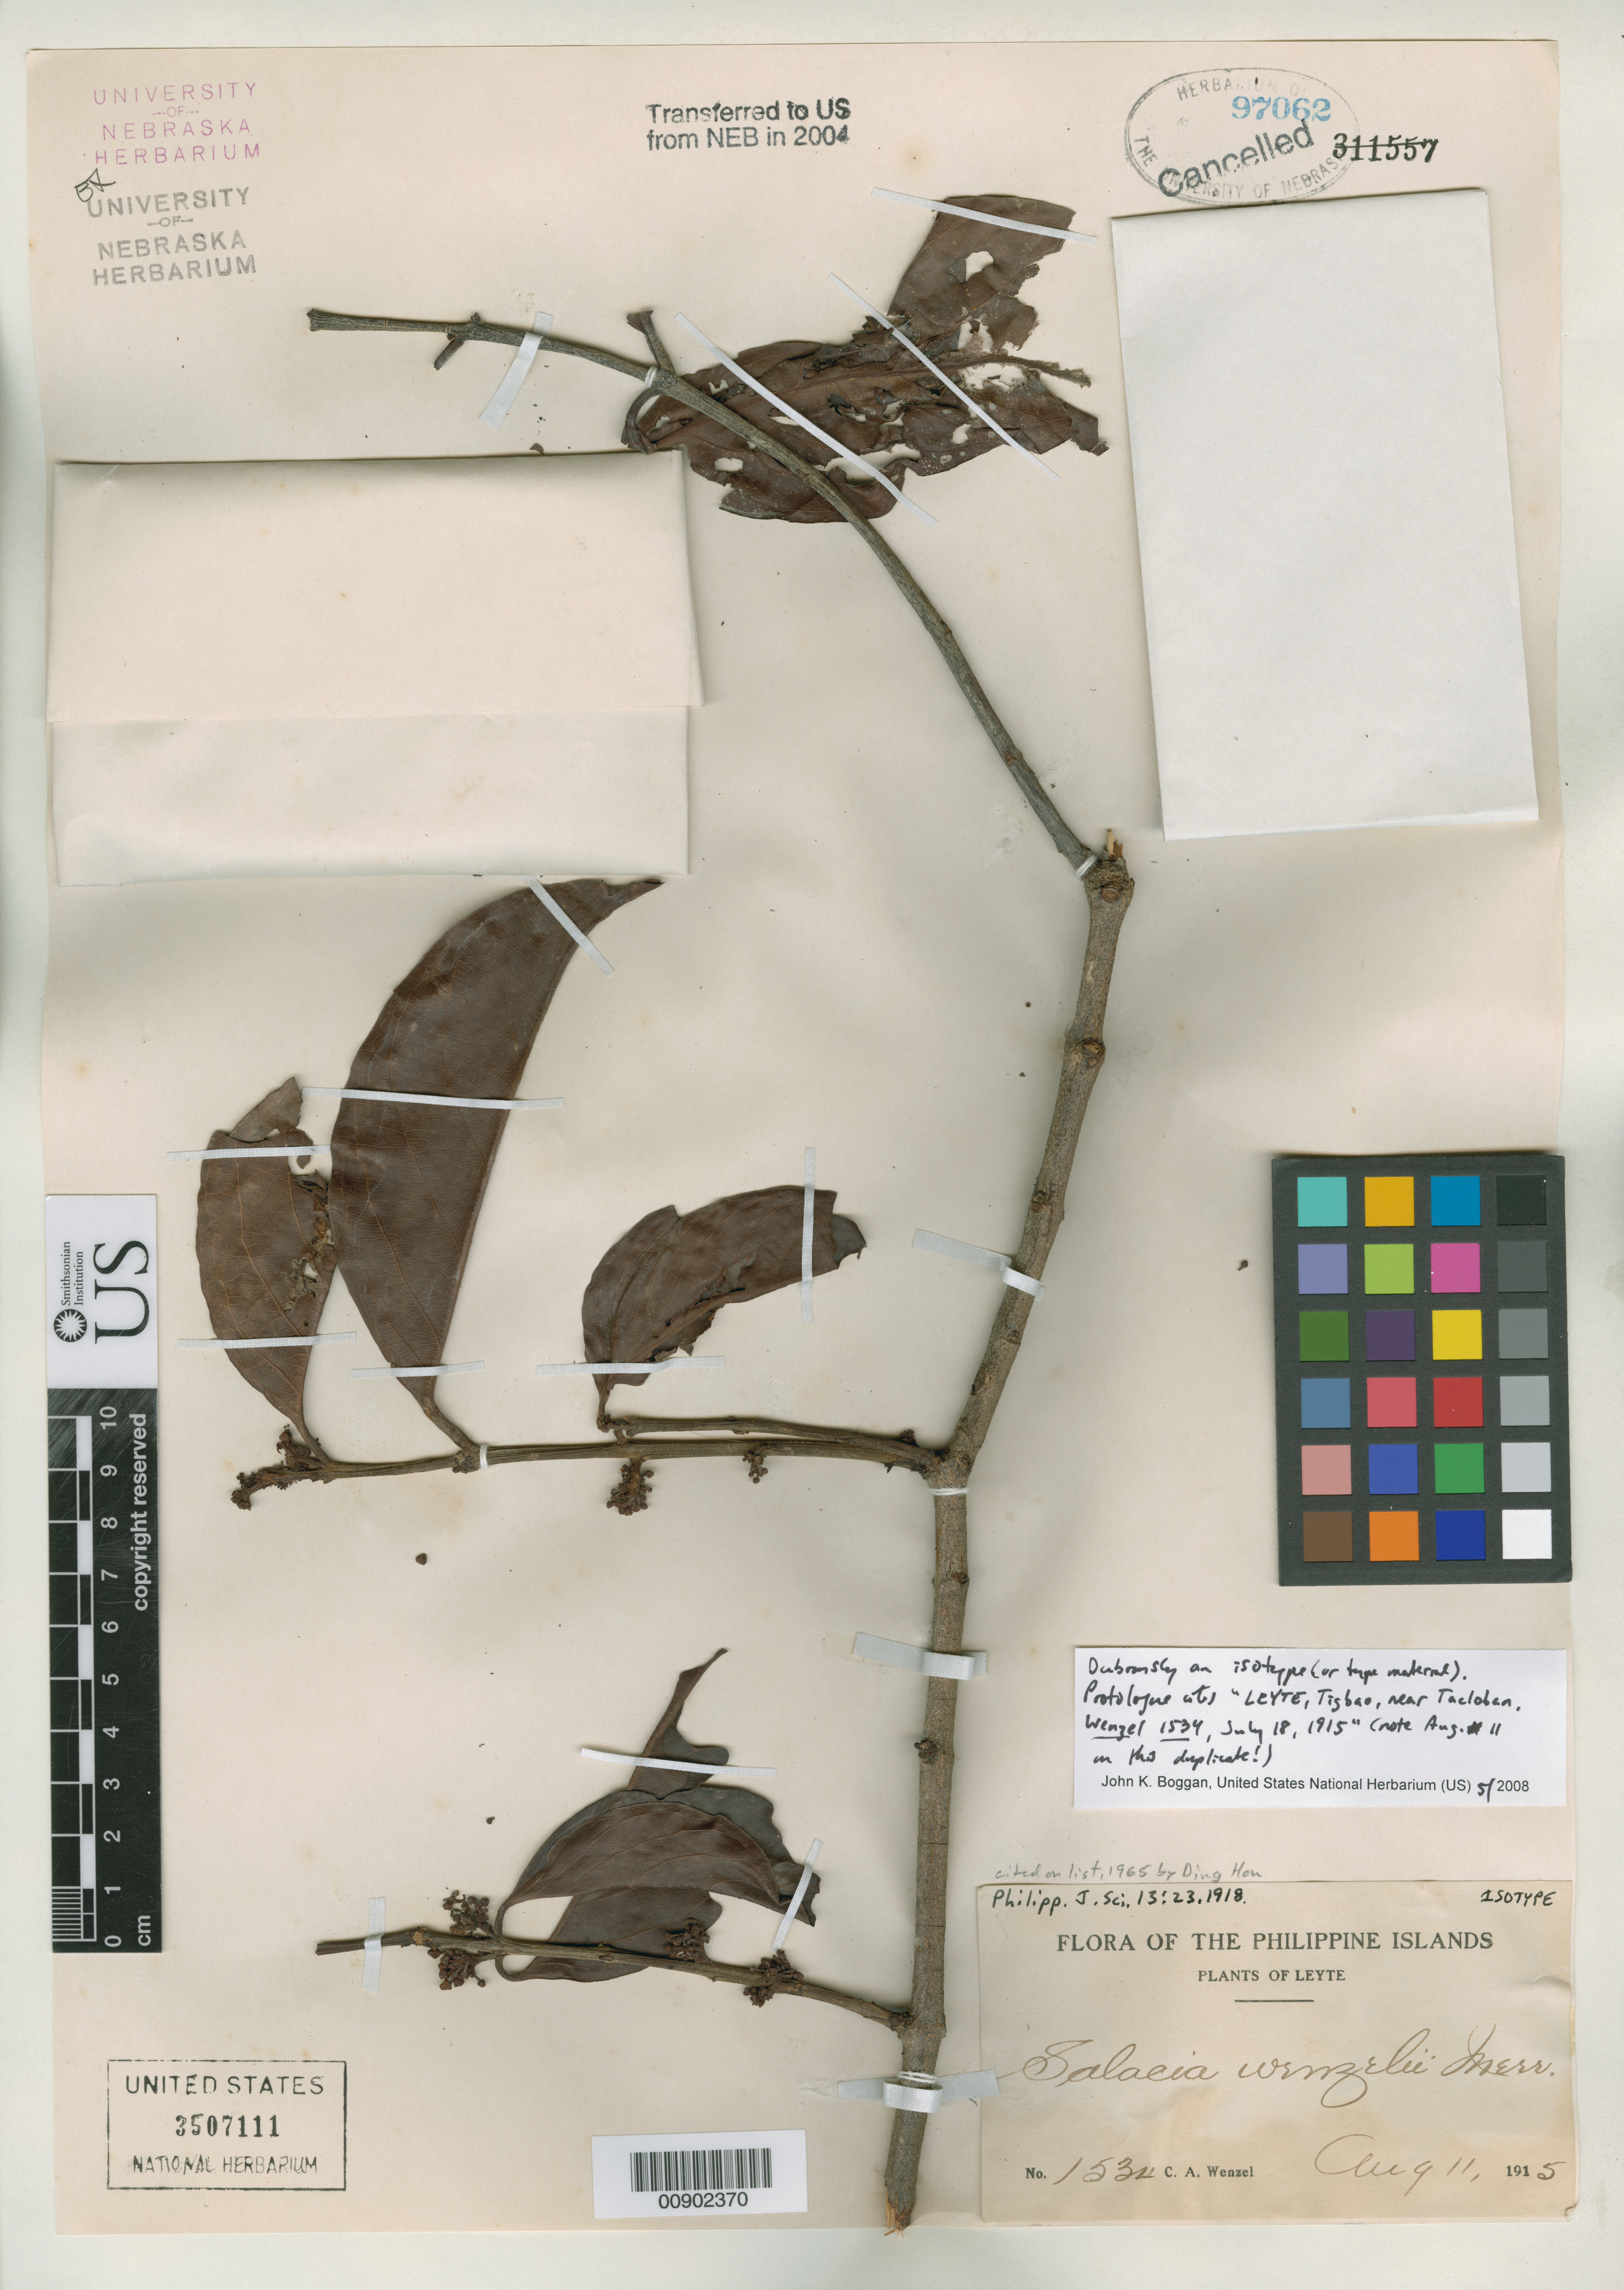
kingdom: Plantae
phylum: Tracheophyta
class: Magnoliopsida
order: Celastrales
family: Celastraceae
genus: Salacia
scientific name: Salacia wenzelii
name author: Merr.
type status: Possible Type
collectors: C. Wenzel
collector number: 1534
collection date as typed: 11 Aug 1915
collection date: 1915-08-11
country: Philippines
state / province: Eastern Visayas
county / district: Leyte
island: Leyte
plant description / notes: Dubiously an isotype (or type material); same collection number as type (1534) but protologue cites collection date of "July 18, 1915".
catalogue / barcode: US 3507111